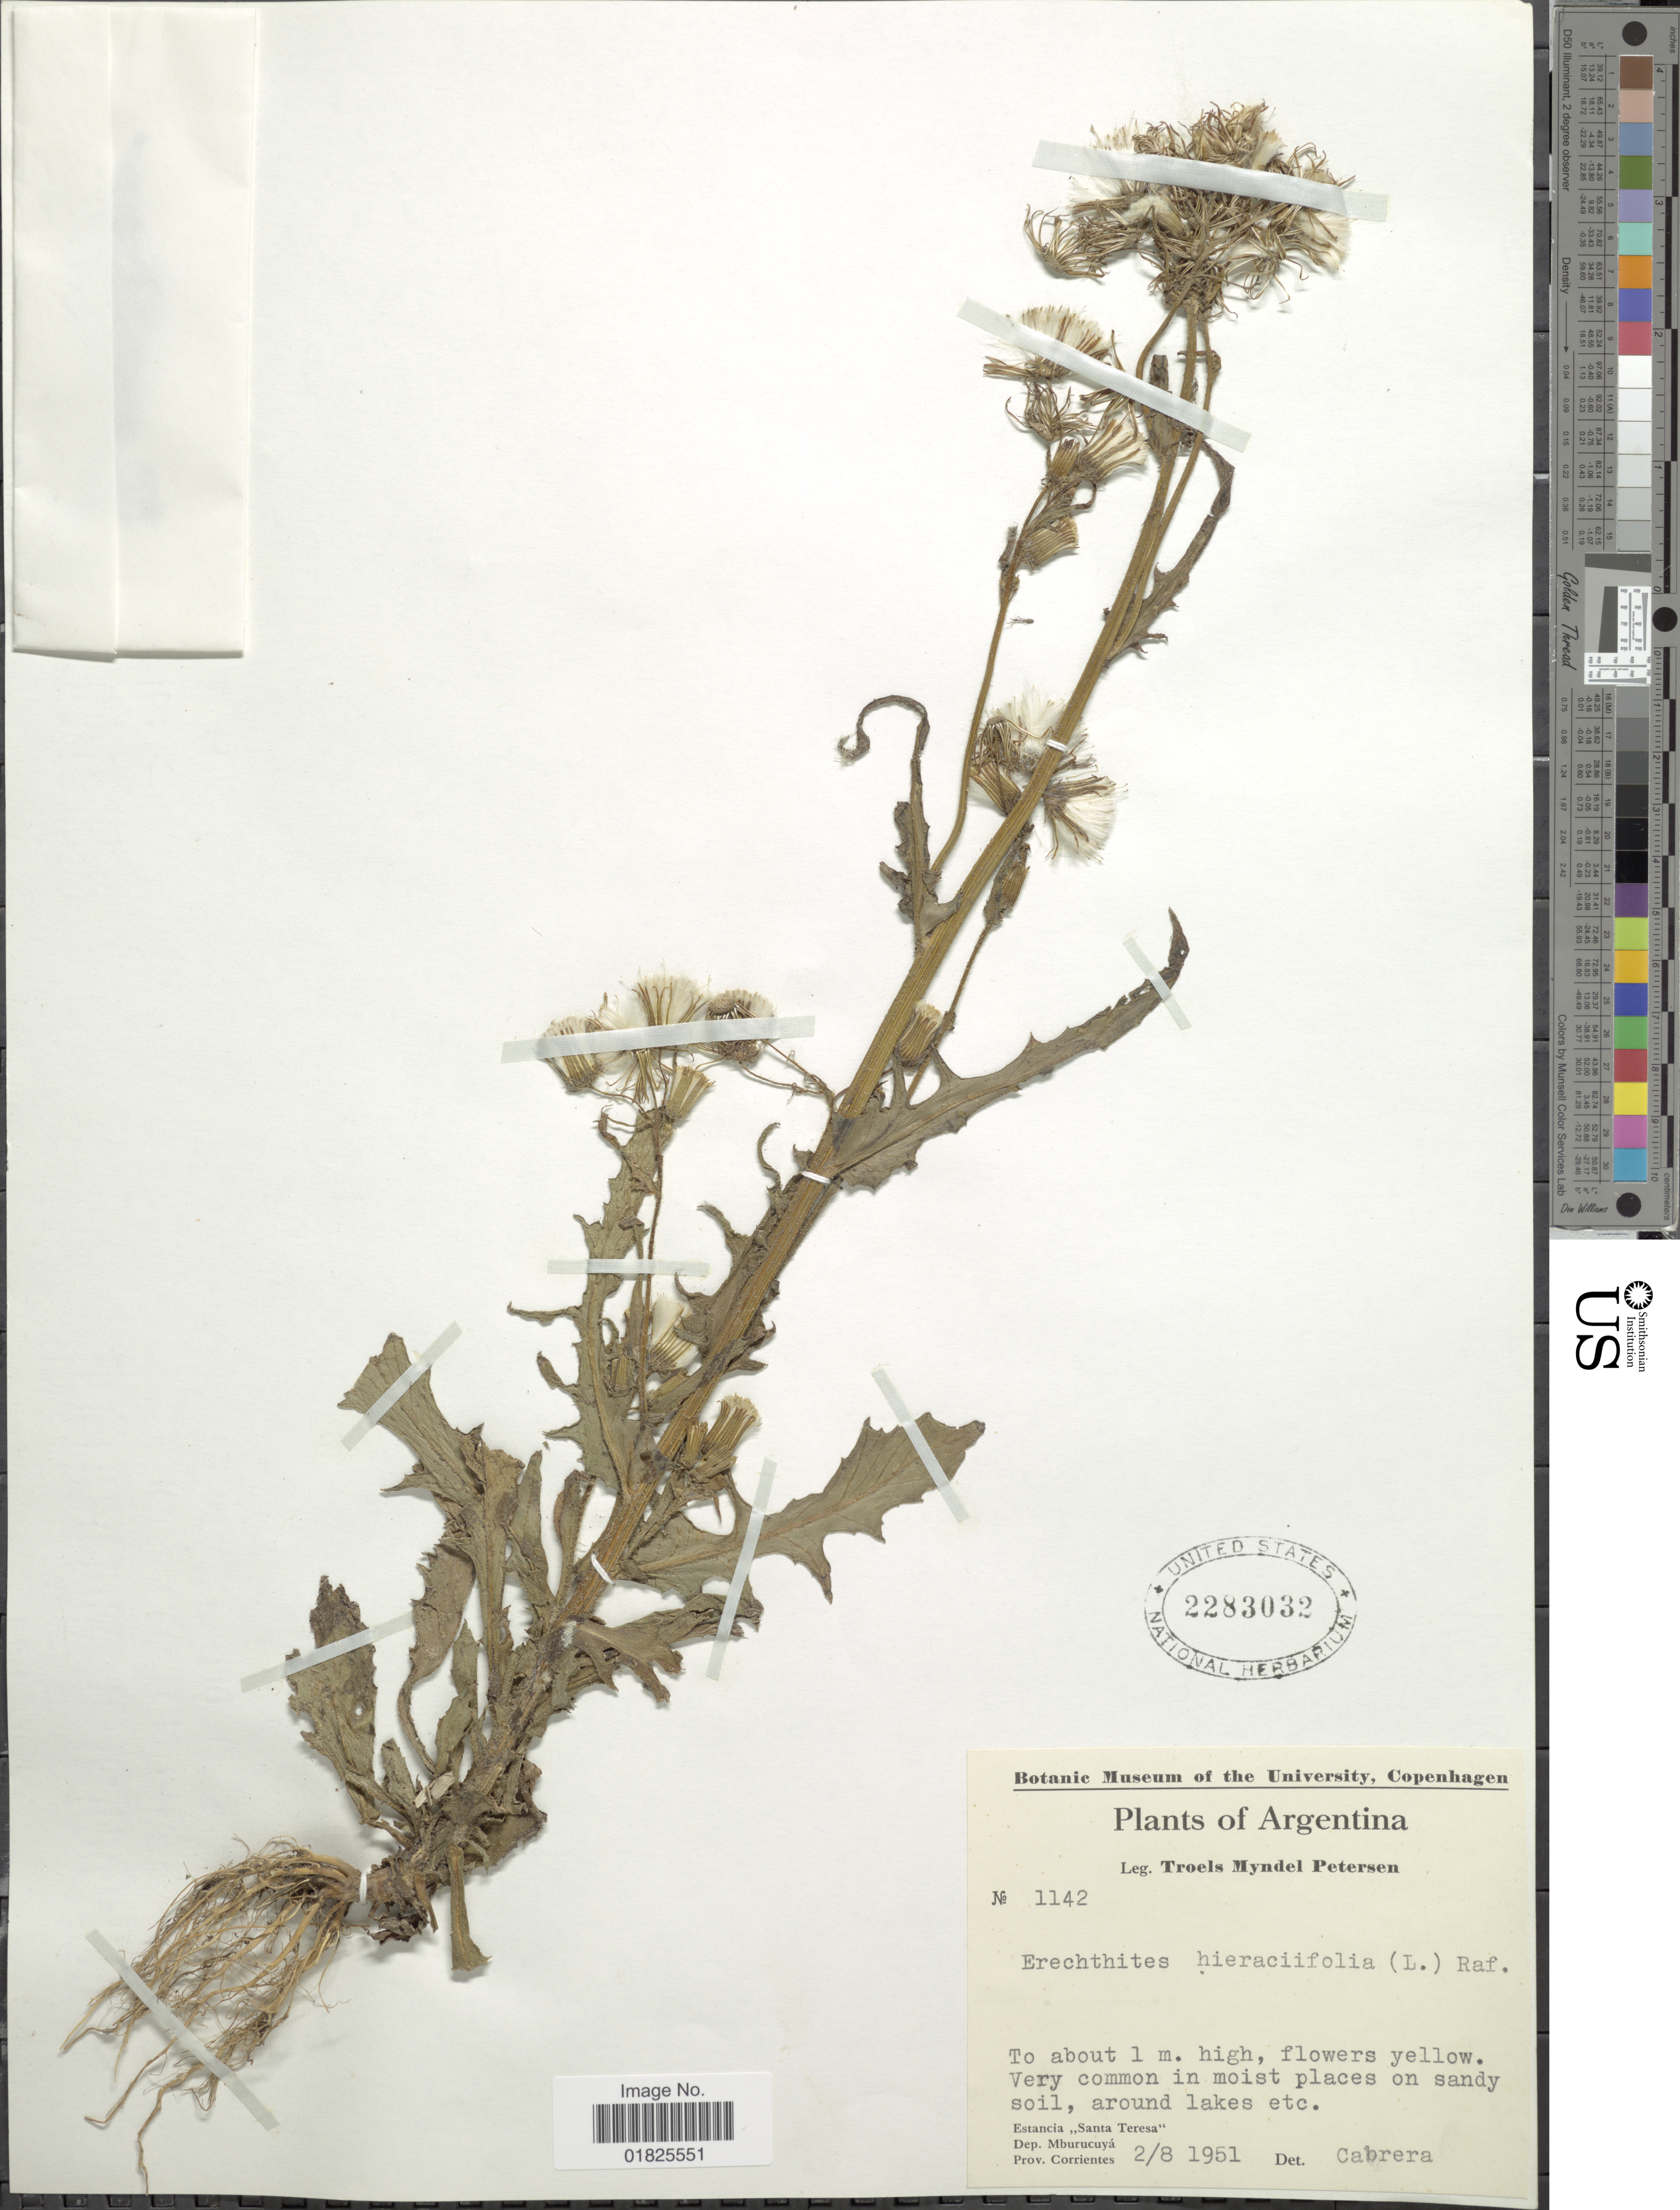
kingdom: Plantae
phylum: Tracheophyta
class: Magnoliopsida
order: Asterales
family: Asteraceae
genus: Erechtites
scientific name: Erechtites hieraciifolius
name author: (L.) Raf. ex DC.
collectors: T. M. Petersen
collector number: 1142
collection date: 1951-08-02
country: Argentina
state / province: Corrientes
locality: Estancia "Santa Teresa" Dep. Mburucuya.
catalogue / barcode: US 2283032